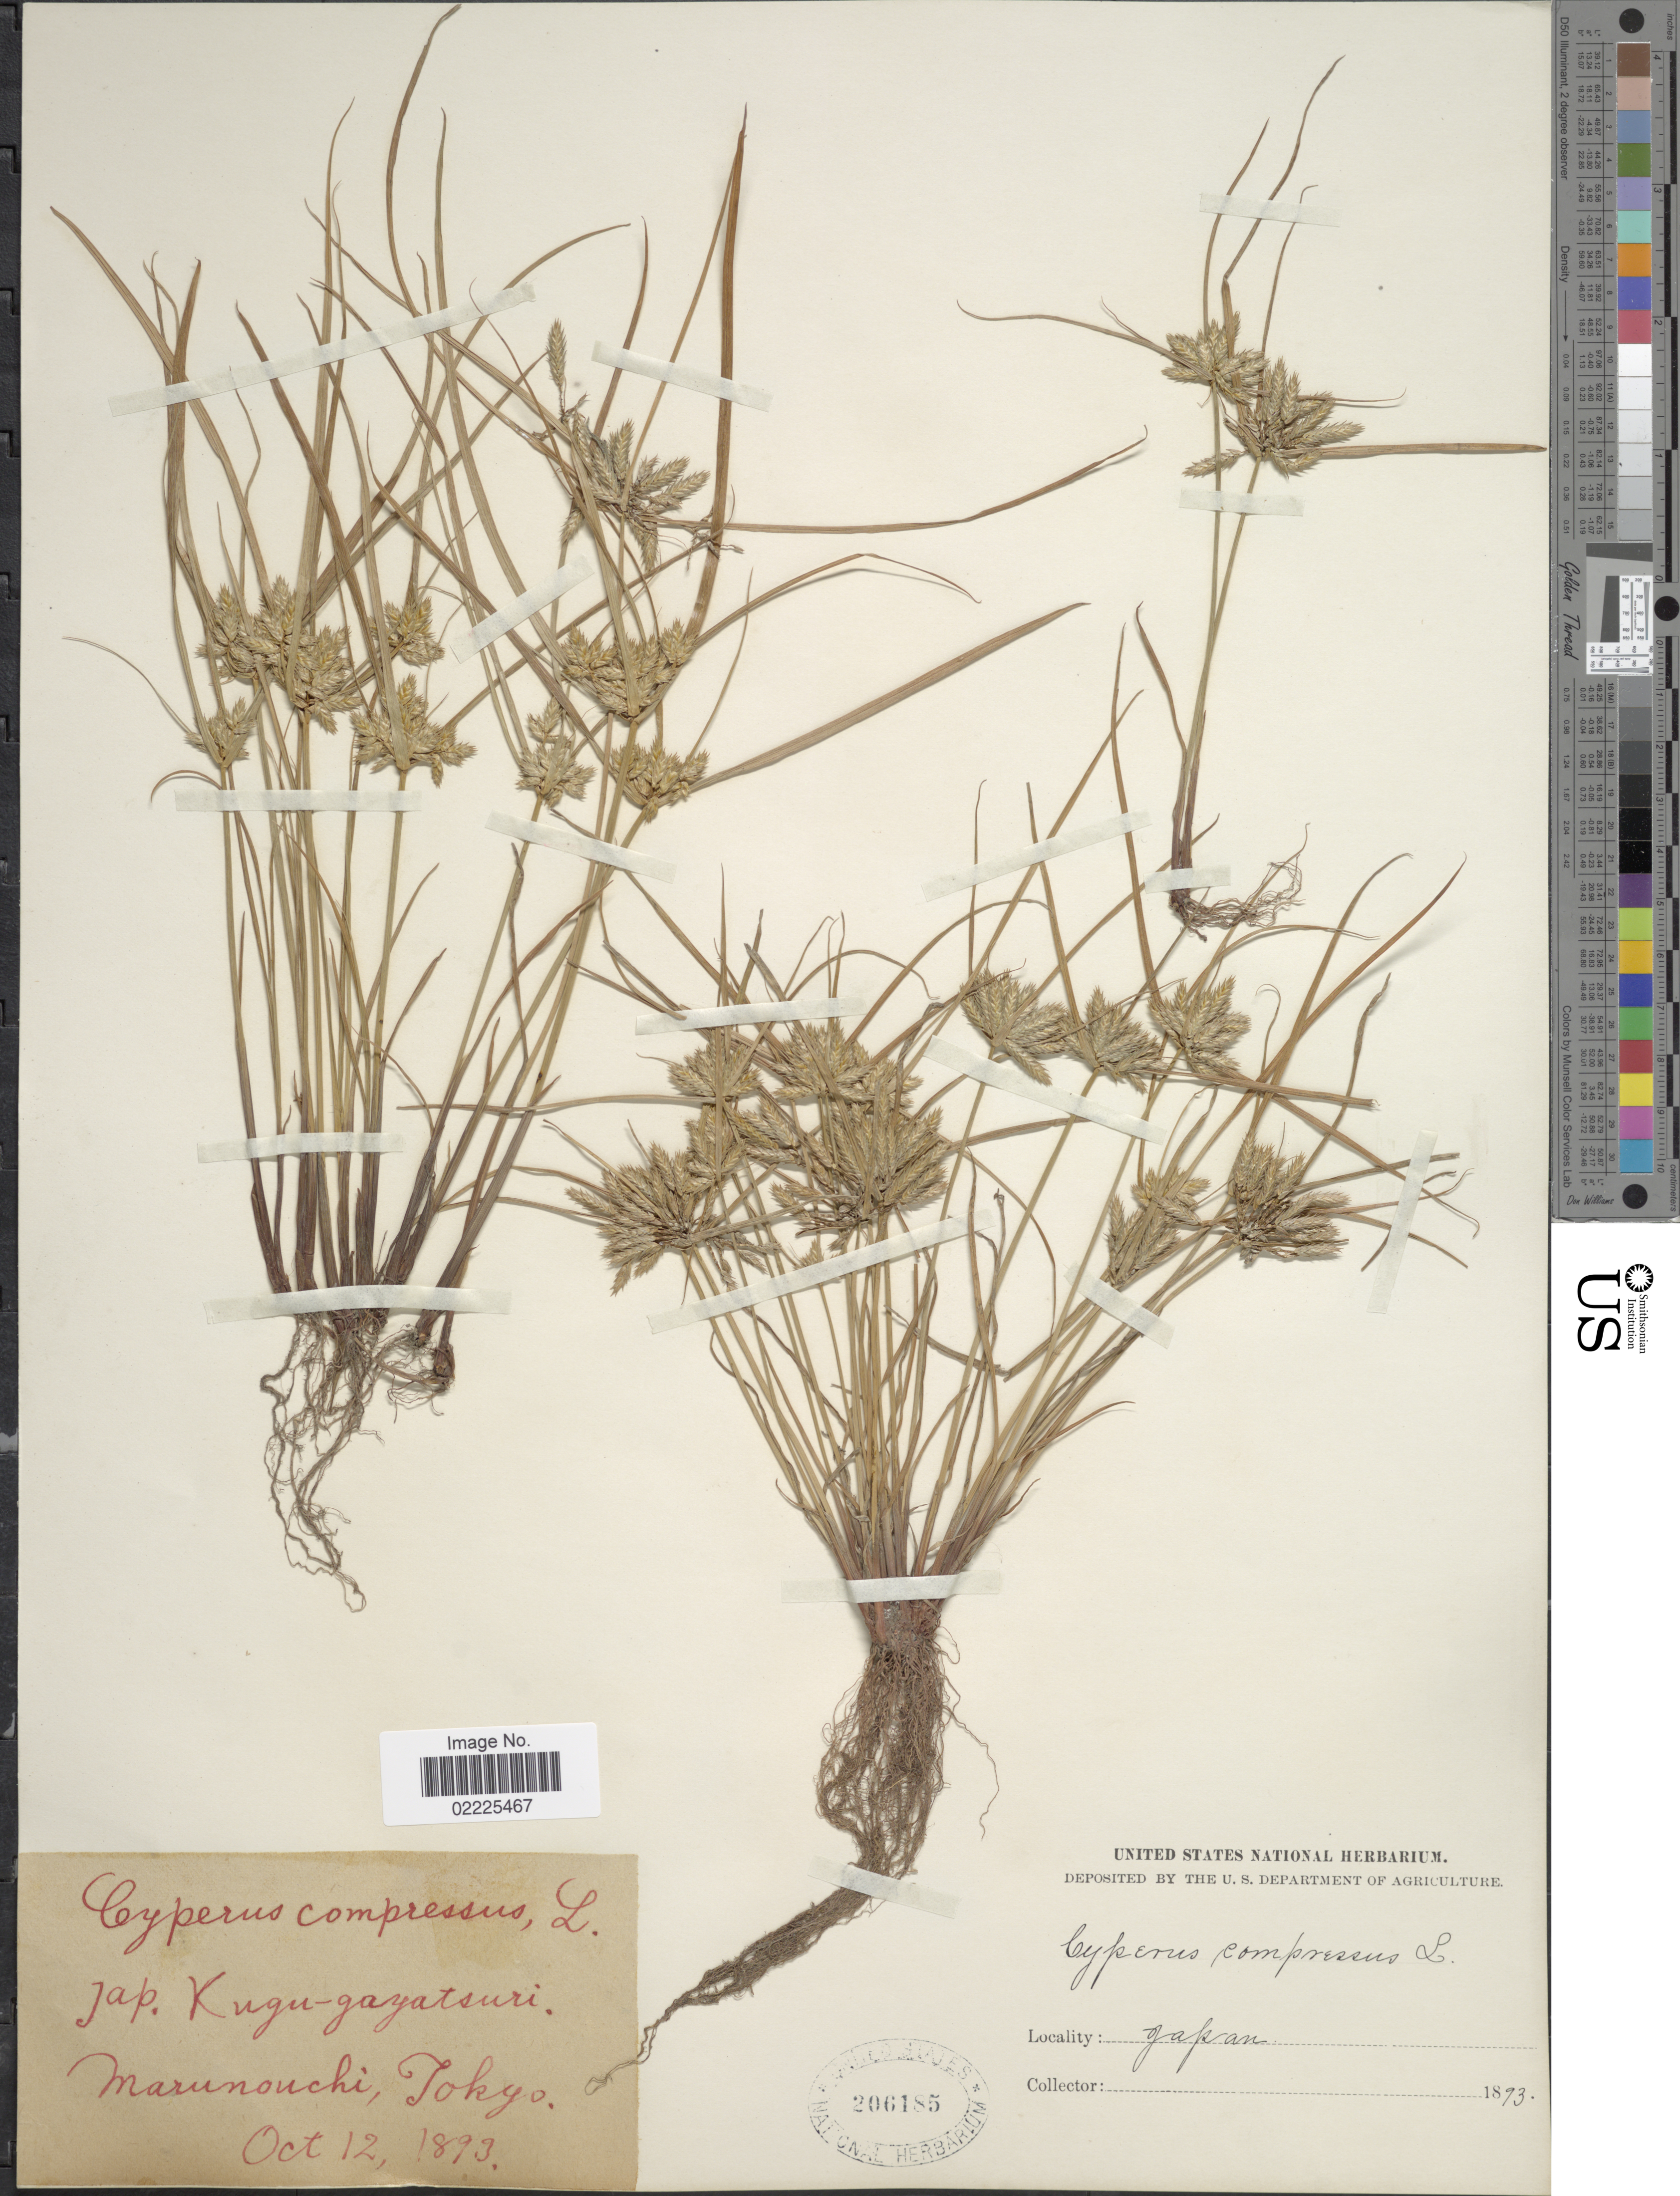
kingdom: Plantae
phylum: Tracheophyta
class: Liliopsida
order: Poales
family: Cyperaceae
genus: Cyperus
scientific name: Cyperus compressus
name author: L.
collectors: ex herb. United States National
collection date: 1893-10-12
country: Japan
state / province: Tokyo, Federal City of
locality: Kugu-gayatsuri. Marunouchi, Tokyo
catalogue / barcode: US 206185